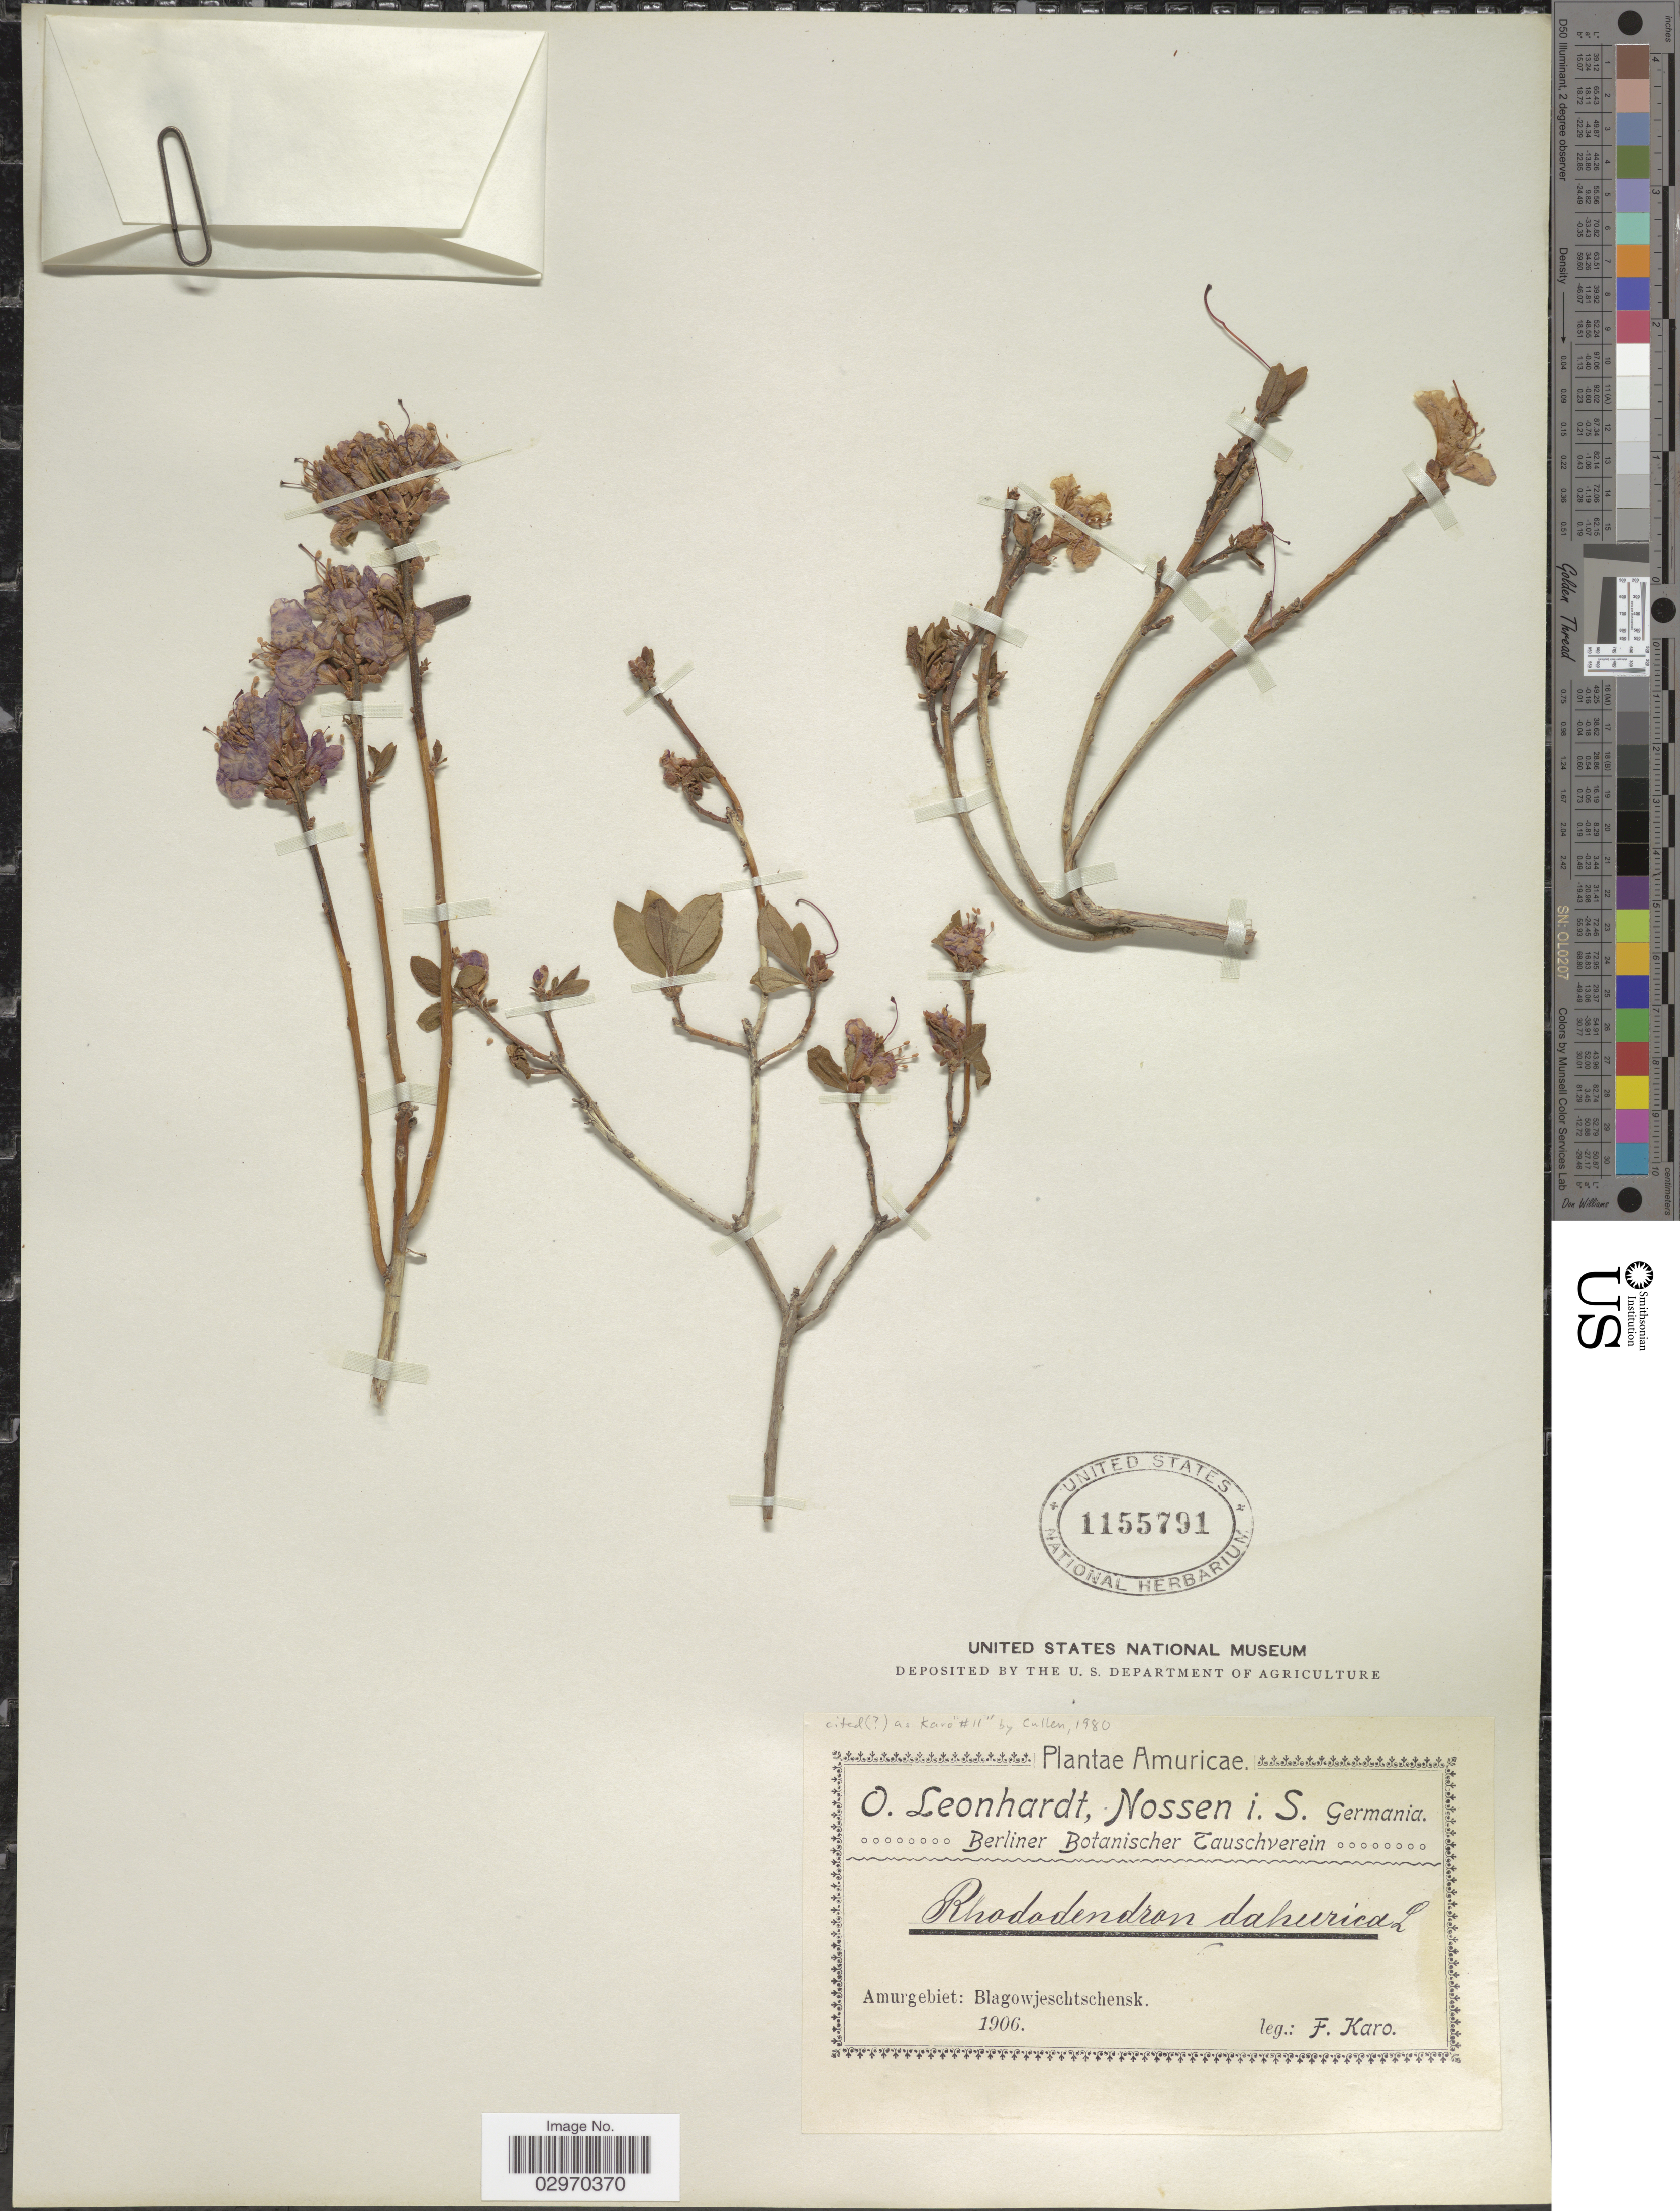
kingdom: Plantae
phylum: Tracheophyta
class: Magnoliopsida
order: Ericales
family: Ericaceae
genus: Rhododendron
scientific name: Rhododendron dauricum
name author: L.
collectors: F. Karo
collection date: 1906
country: Russian Federation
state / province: Amur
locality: Amurgebiet: Blagowjeschtschensk. Amuricae.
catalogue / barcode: US 1155791